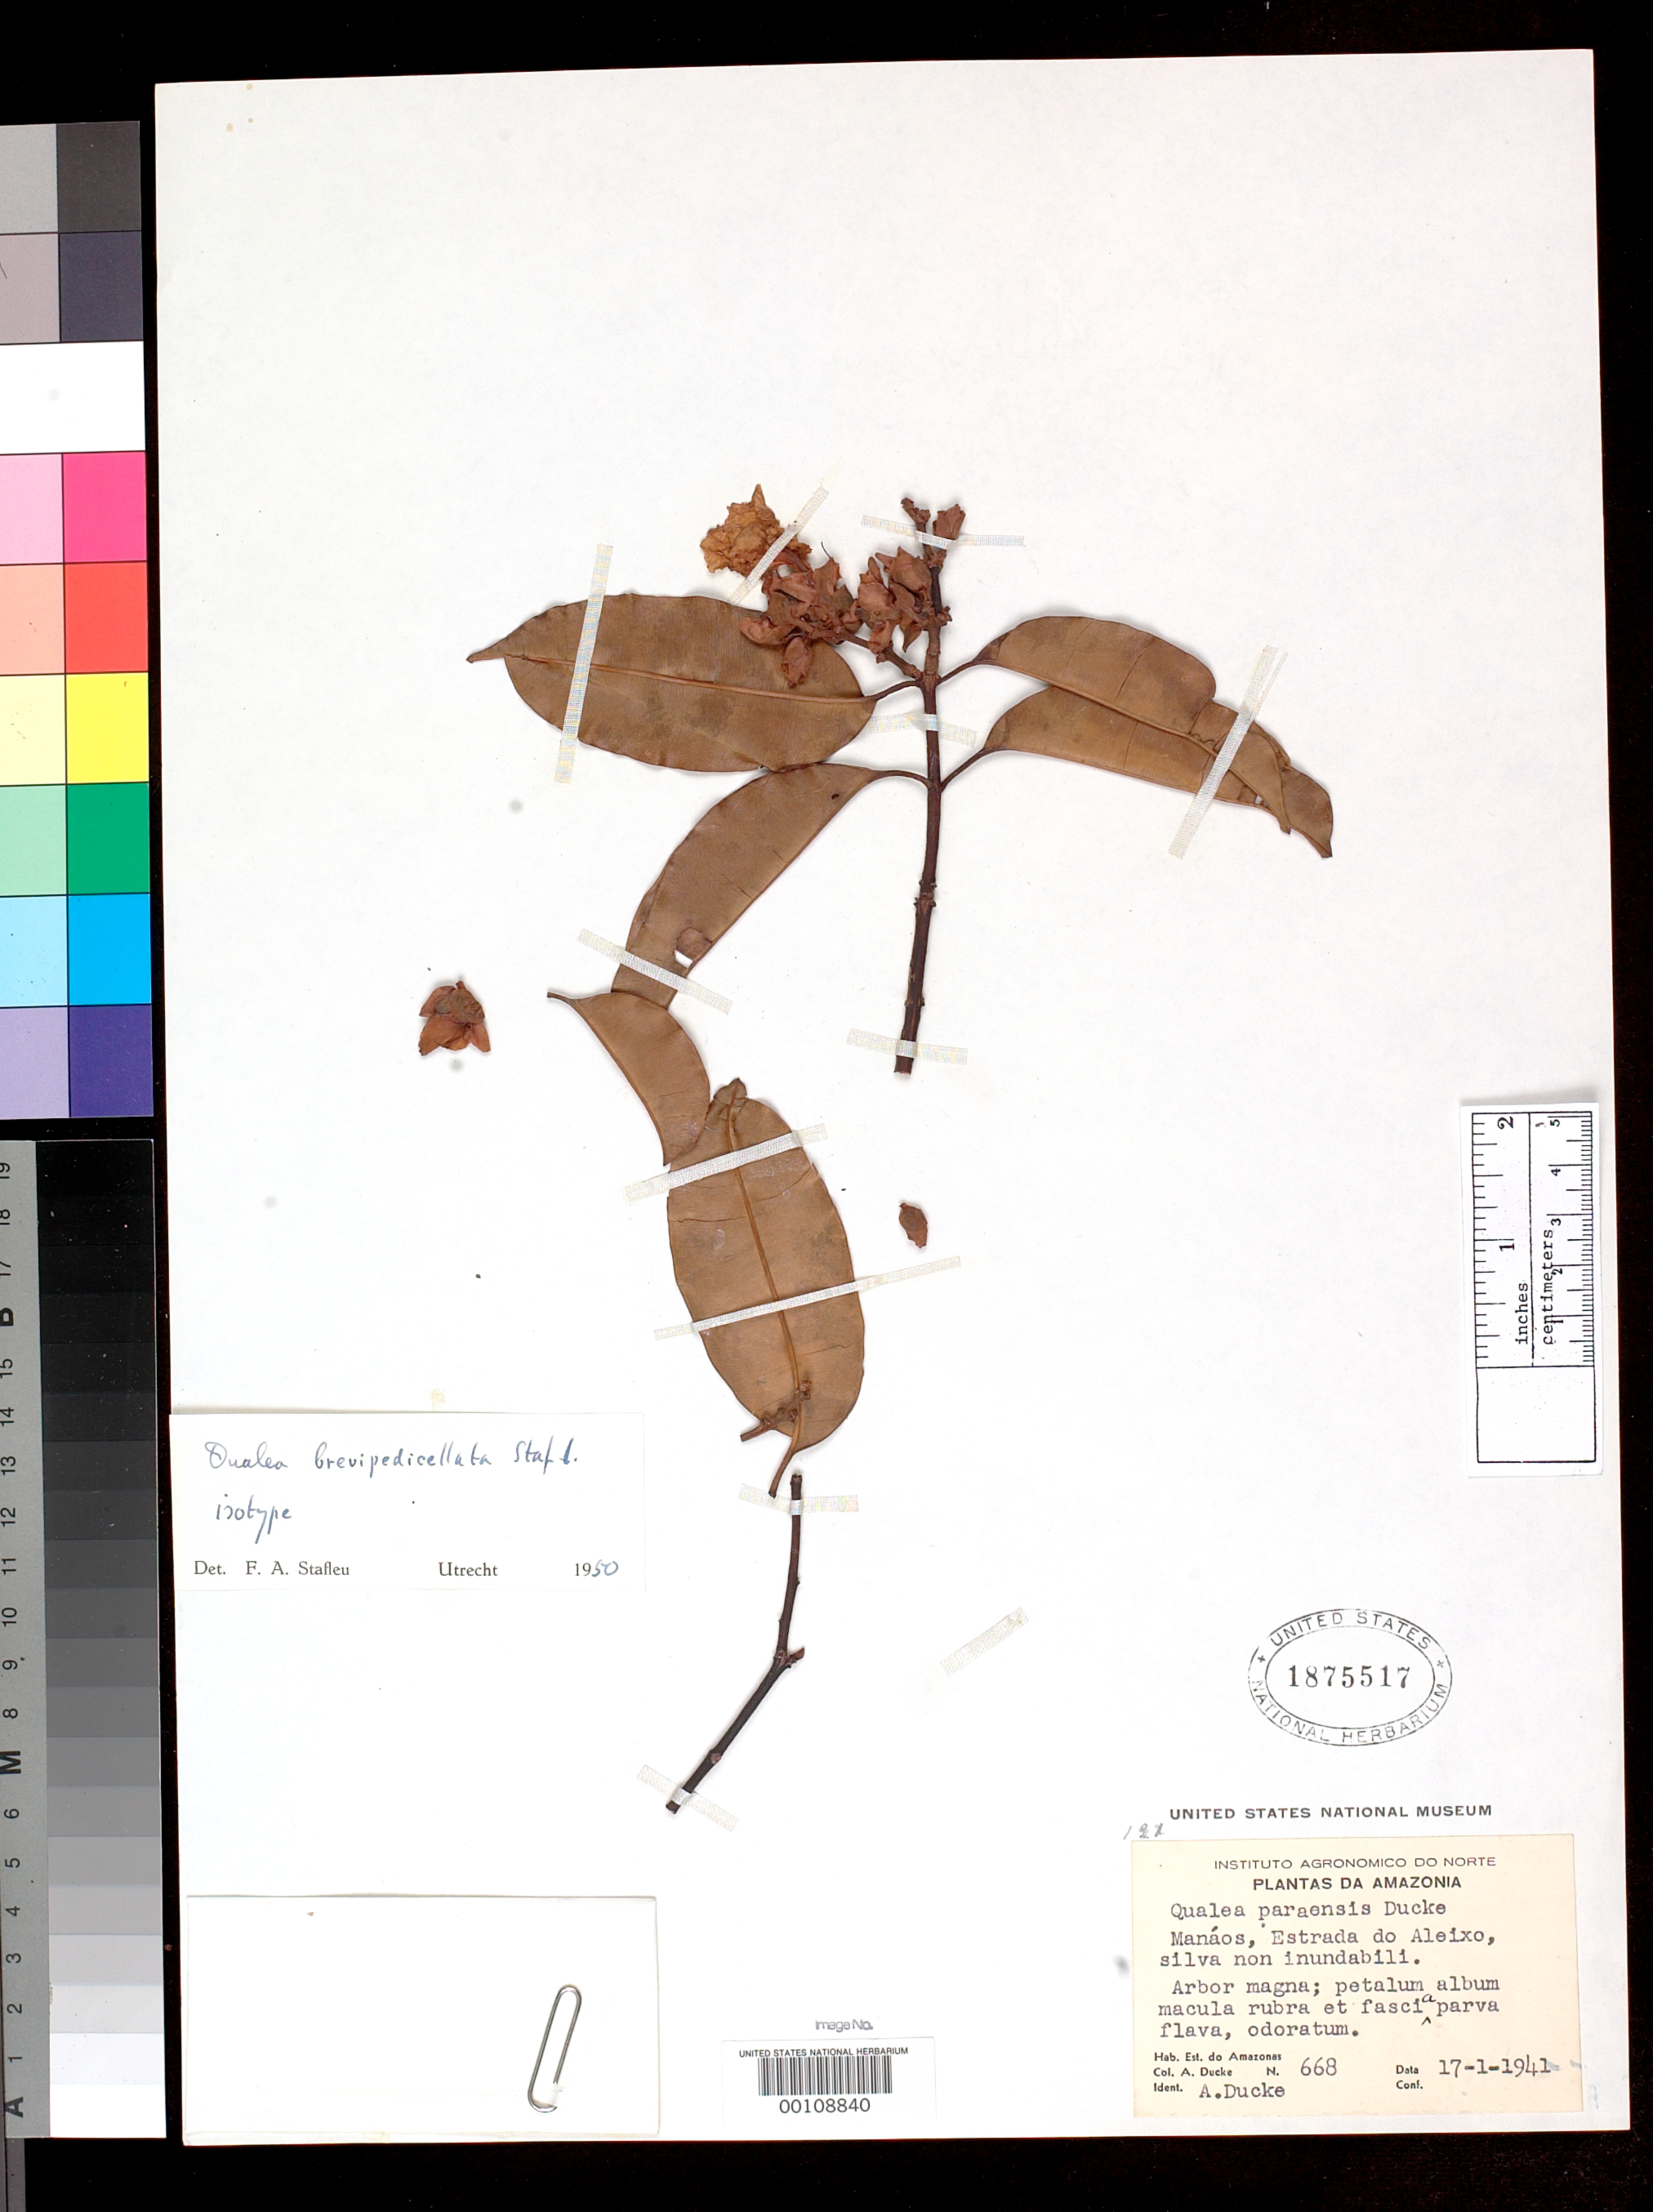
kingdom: Plantae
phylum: Tracheophyta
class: Magnoliopsida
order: Myrtales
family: Vochysiaceae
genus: Qualea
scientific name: Qualea brevipedicellata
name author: Stafleu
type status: Isotype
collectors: A. Ducke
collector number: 668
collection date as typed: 17 Jan 1941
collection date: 1941-01-17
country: Brazil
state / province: Amazonas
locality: Manaos, estrada do Aleixo.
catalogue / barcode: US 1875517